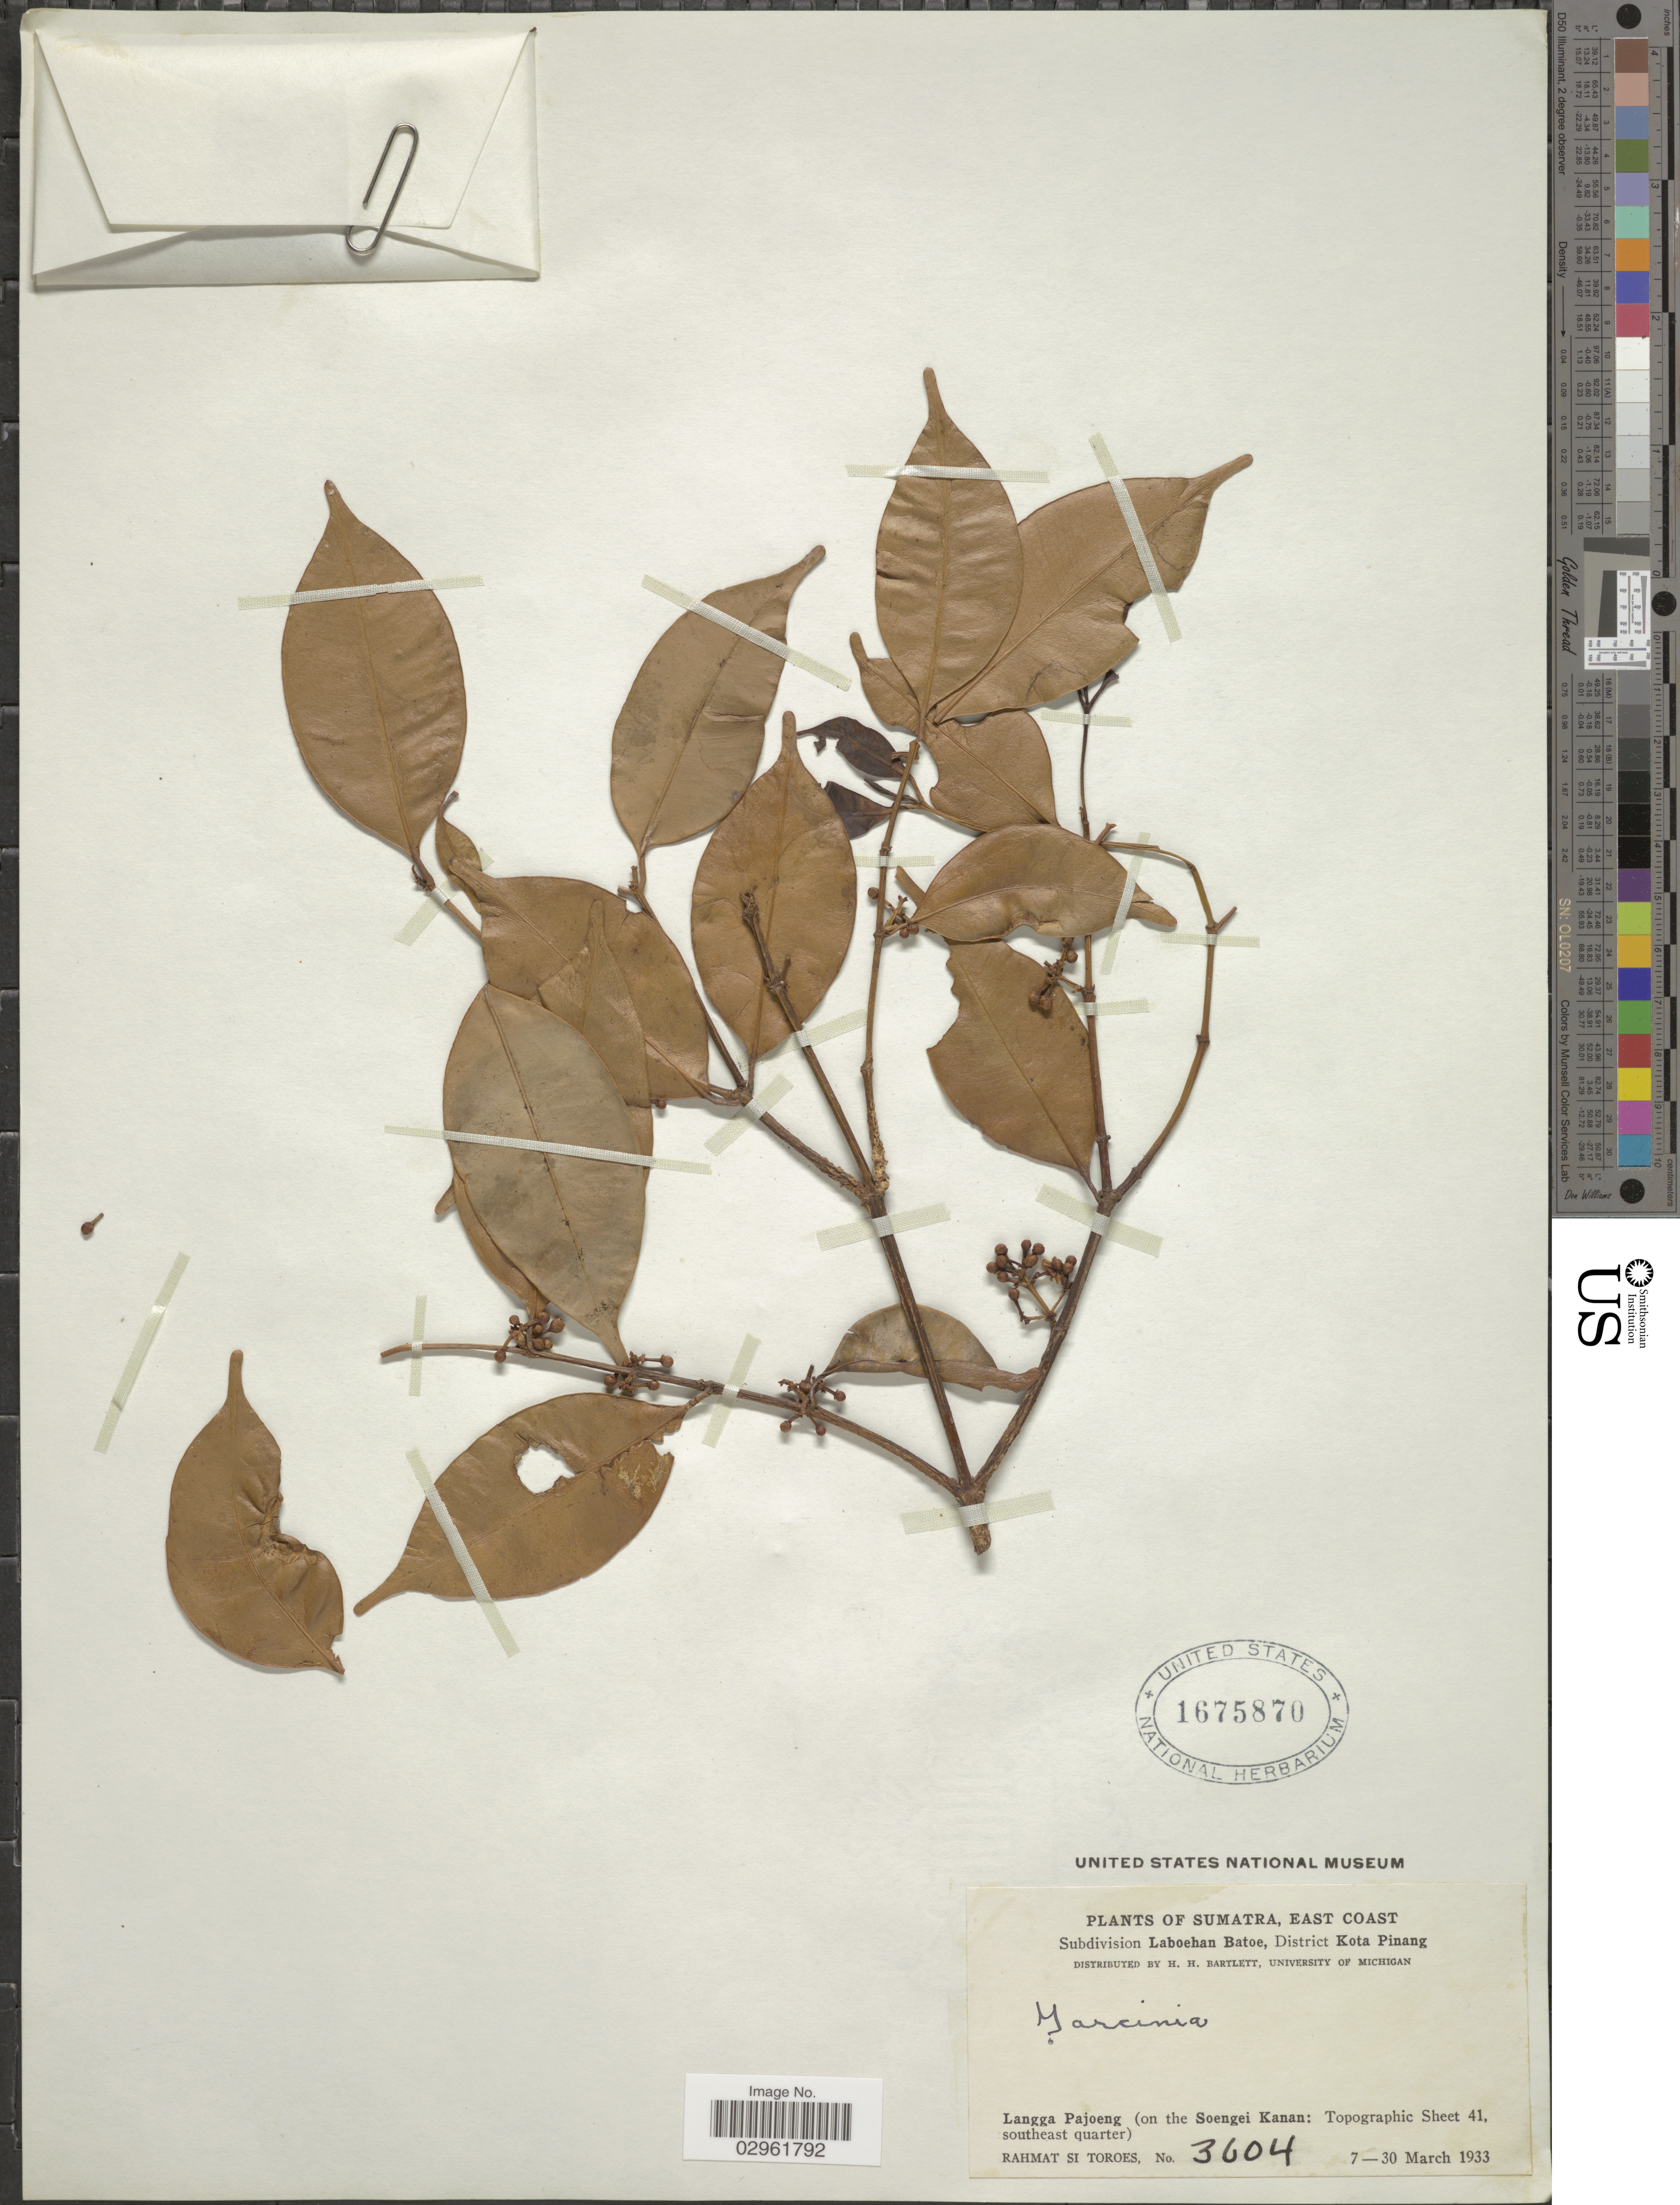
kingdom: Plantae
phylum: Tracheophyta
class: Magnoliopsida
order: Malpighiales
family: Clusiaceae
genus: Garcinia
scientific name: Garcinia sp.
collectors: Rahmat Si Boeea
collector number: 3604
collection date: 1933-03-07/1933-03-30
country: Indonesia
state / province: Sumatra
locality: East Coast, Subdivision Laboehan Batoe, District Kota Pinang, Langga Pajoeng (on the Soengei Kanan: Topographic Sheet 41, southeast quarter).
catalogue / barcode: US 1675870